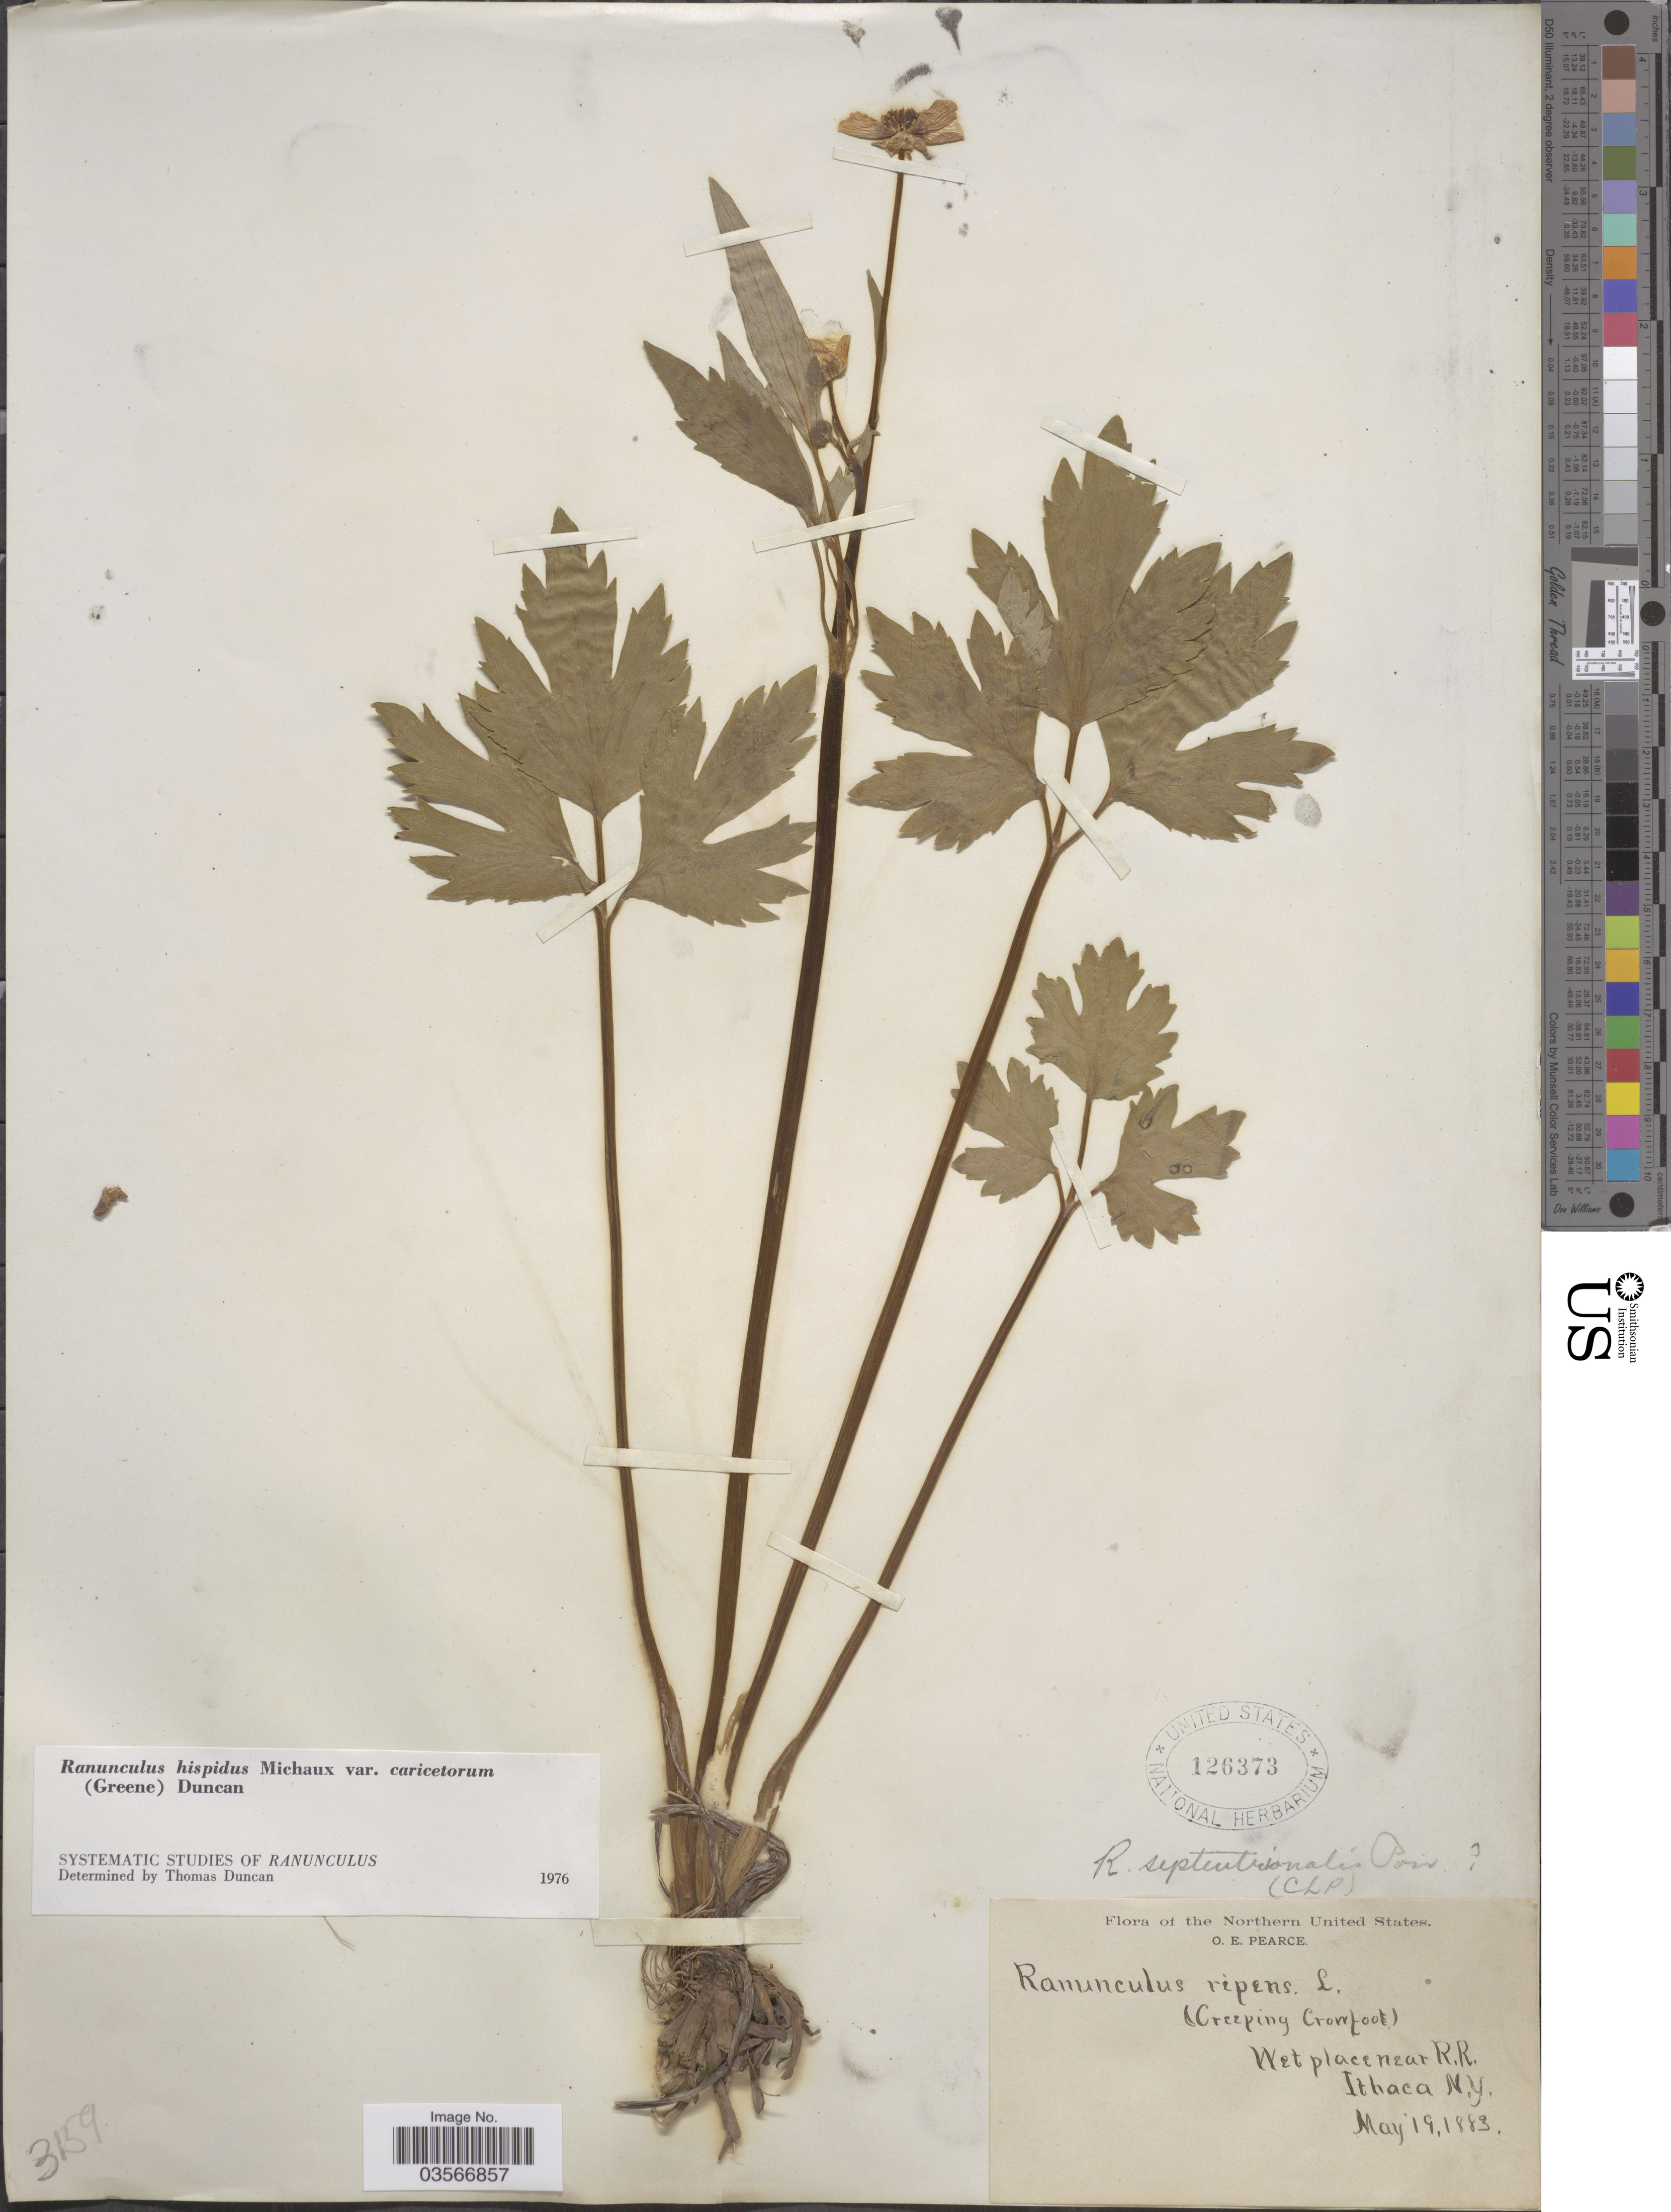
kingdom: Plantae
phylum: Tracheophyta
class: Magnoliopsida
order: Ranunculales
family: Ranunculaceae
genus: Ranunculus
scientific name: Ranunculus hispidus var. caricetorum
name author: Michx.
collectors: O. E. Pearce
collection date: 1883-05-19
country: United States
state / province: New York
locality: The Northern United States. Wet place near R.R. Ithaca.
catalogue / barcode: US 126373